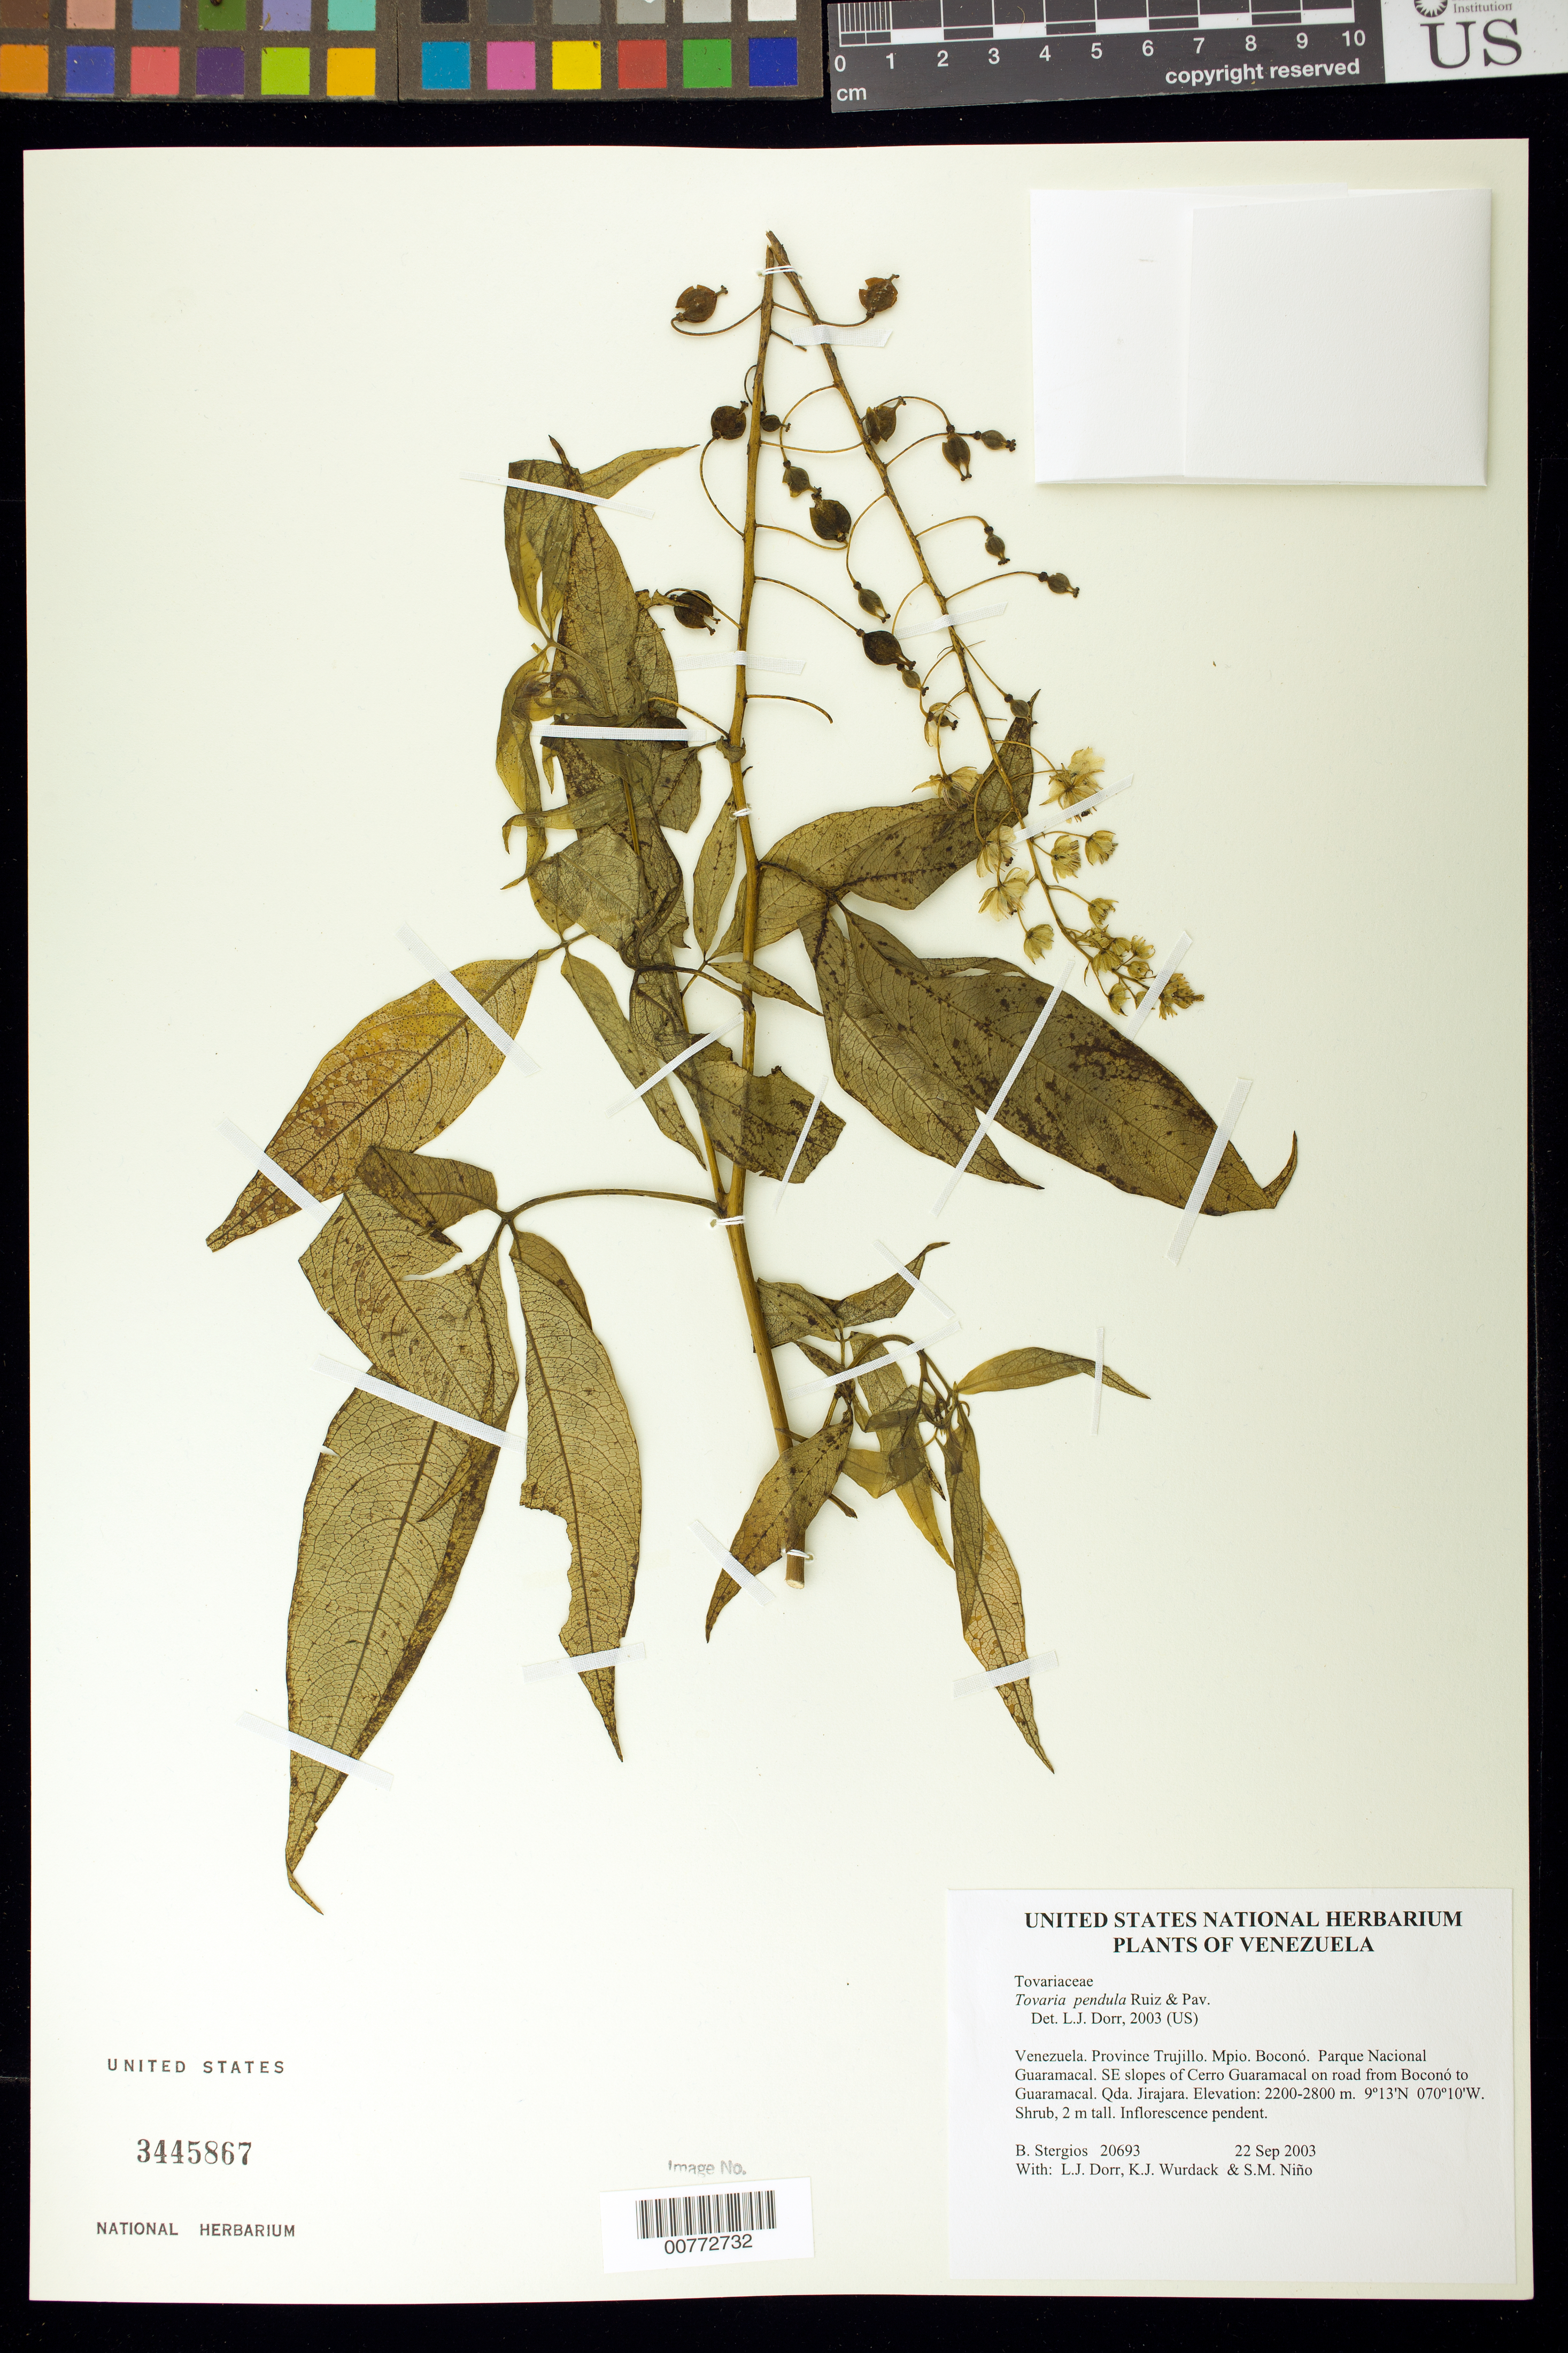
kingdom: Plantae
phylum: Tracheophyta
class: Magnoliopsida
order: Brassicales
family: Tovariaceae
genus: Tovaria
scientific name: Tovaria pendula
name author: Ruiz & Pav.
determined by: Dorr, L. J., (BOT), Smithsonian Institution - National Museum of Natural History (UNITED STATES)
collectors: B. G. Stergios, L. J. Dorr, K. Wurdack & S. M. Niño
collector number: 20693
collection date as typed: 22 Sep 2003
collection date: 2003-09-22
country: Venezuela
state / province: Trujillo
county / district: Boconó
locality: Parque Nacional Guaramacal. SE slopes of Cerro Guaramacal on road from Boconó to Guaramacal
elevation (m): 2200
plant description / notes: CTES, F, MO, PORT, US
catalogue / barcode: US 3445867